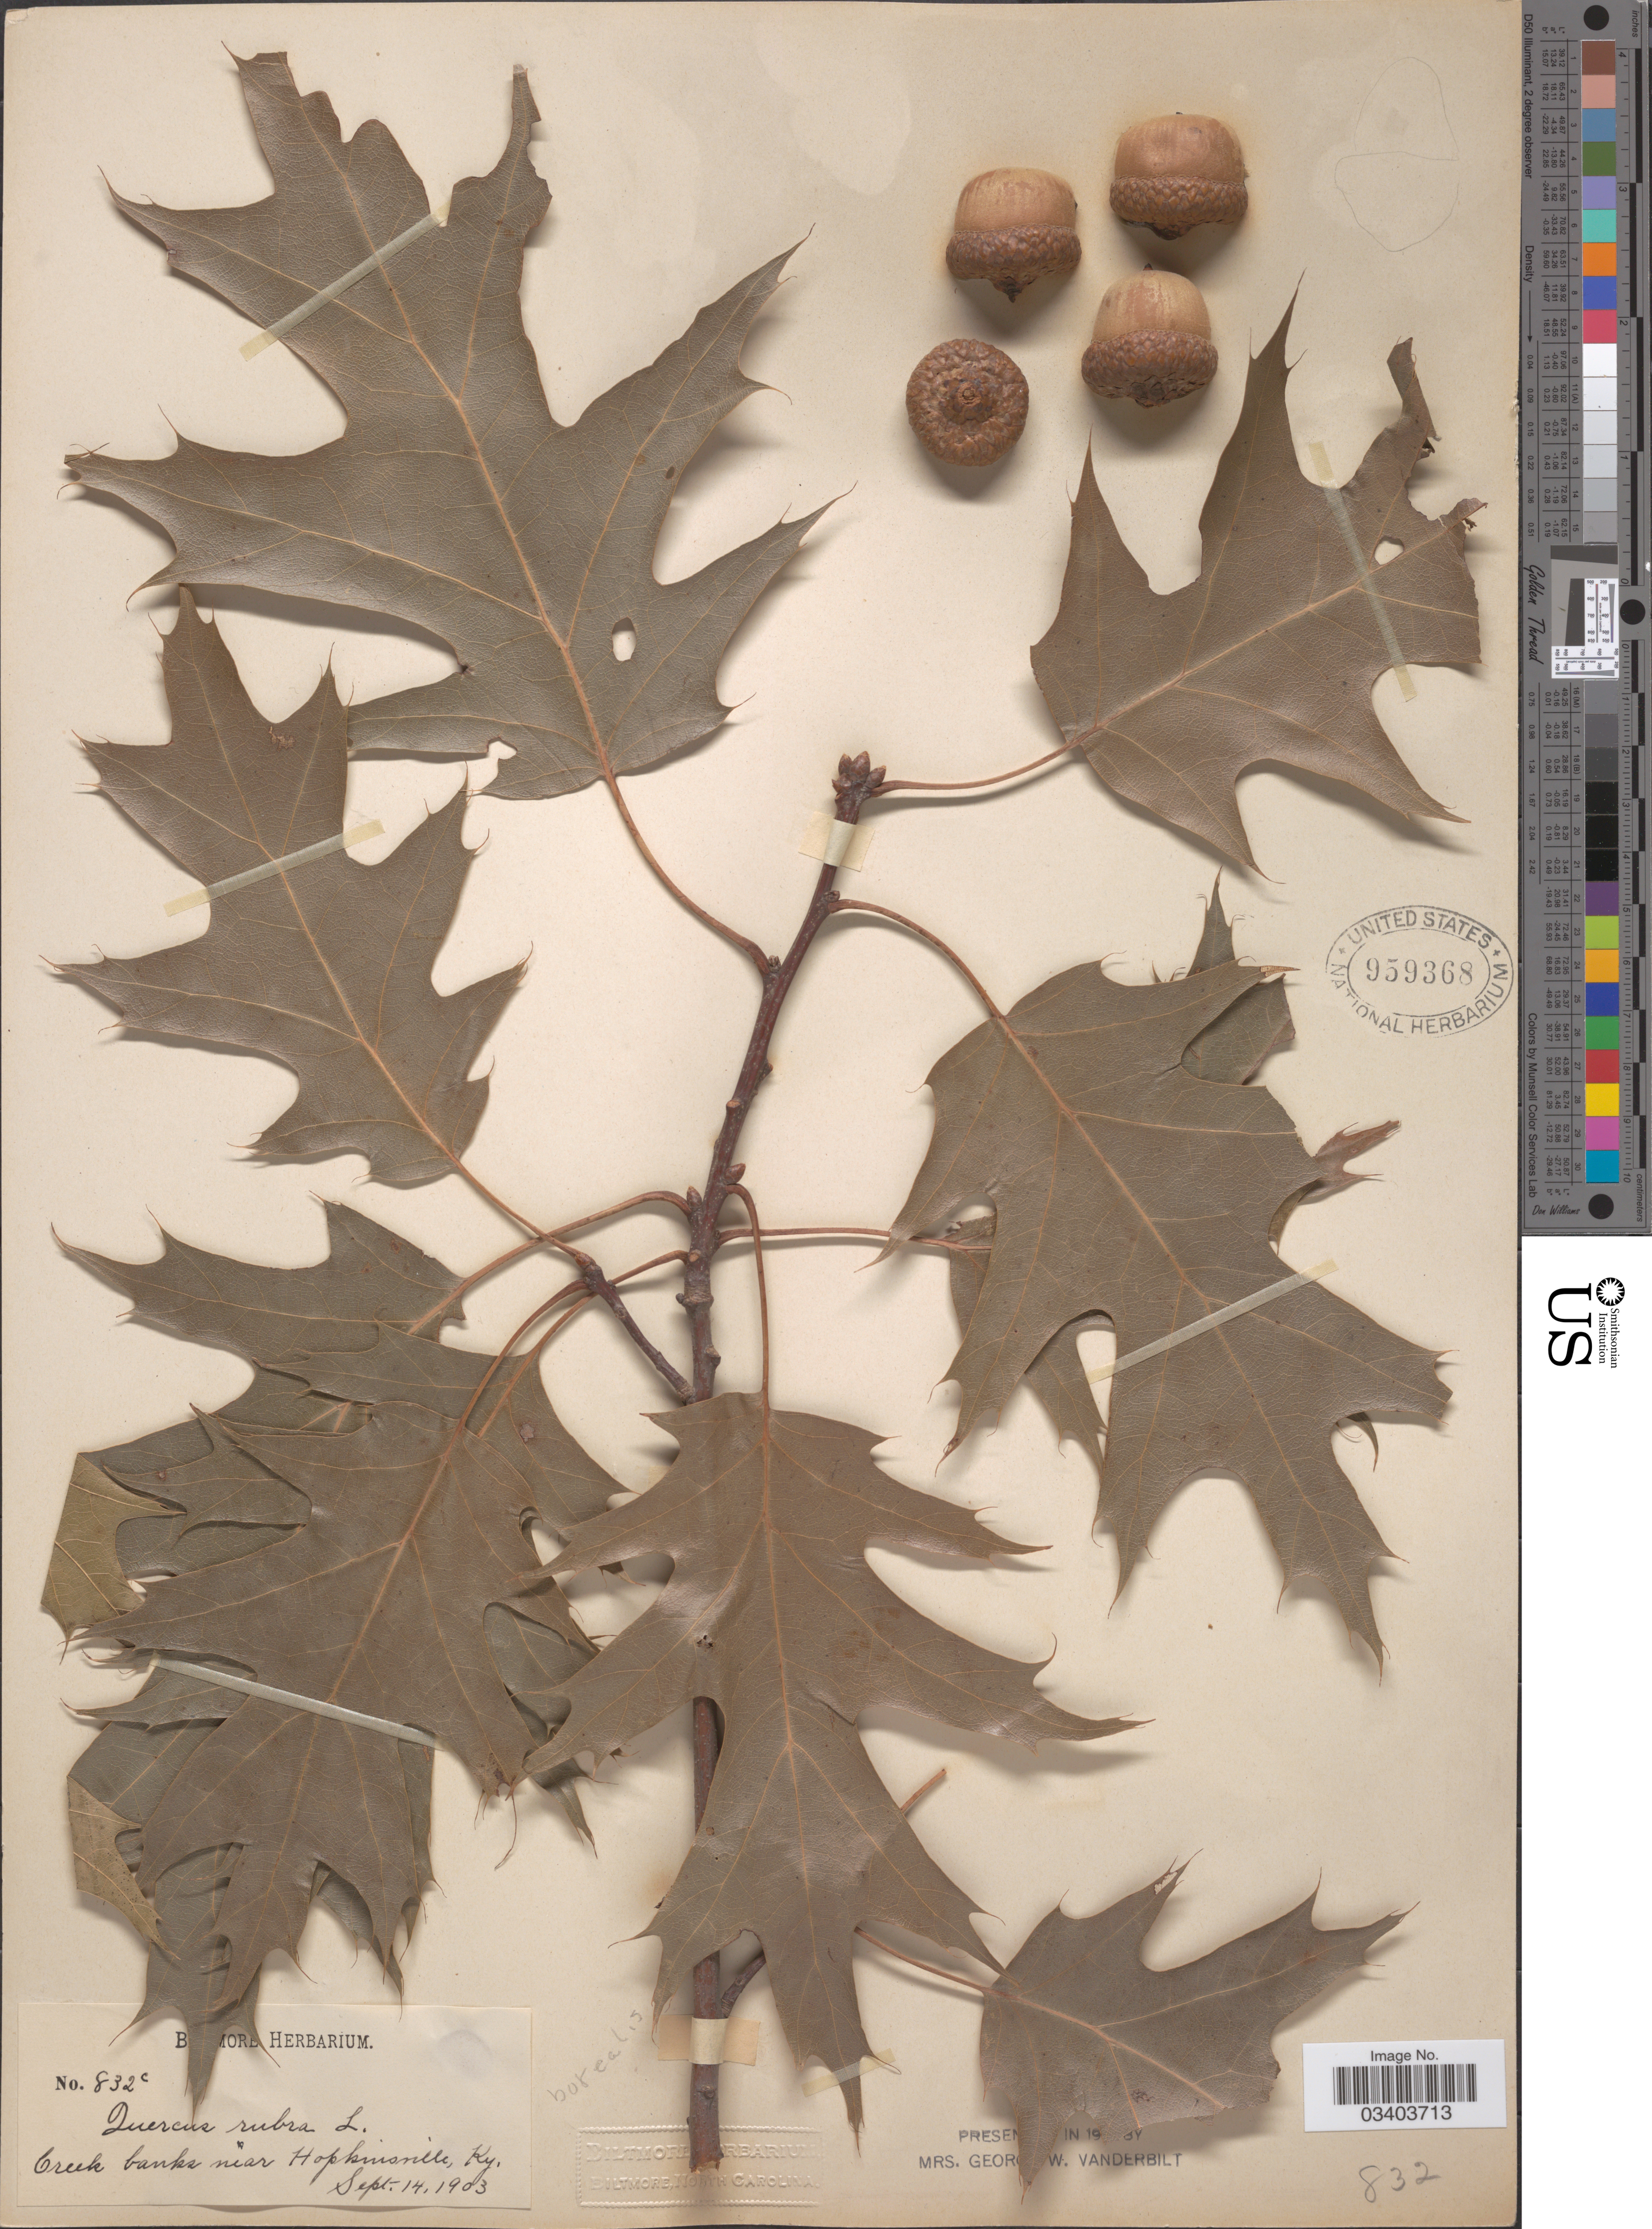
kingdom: Plantae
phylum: Tracheophyta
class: Magnoliopsida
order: Fagales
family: Fagaceae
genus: Quercus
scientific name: Quercus borealis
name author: F. Michx.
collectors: ex herb. Biltmore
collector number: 832c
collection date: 1903-09-14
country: United States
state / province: Kentucky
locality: Creek banks near Hopkinsville.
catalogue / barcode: US 959368